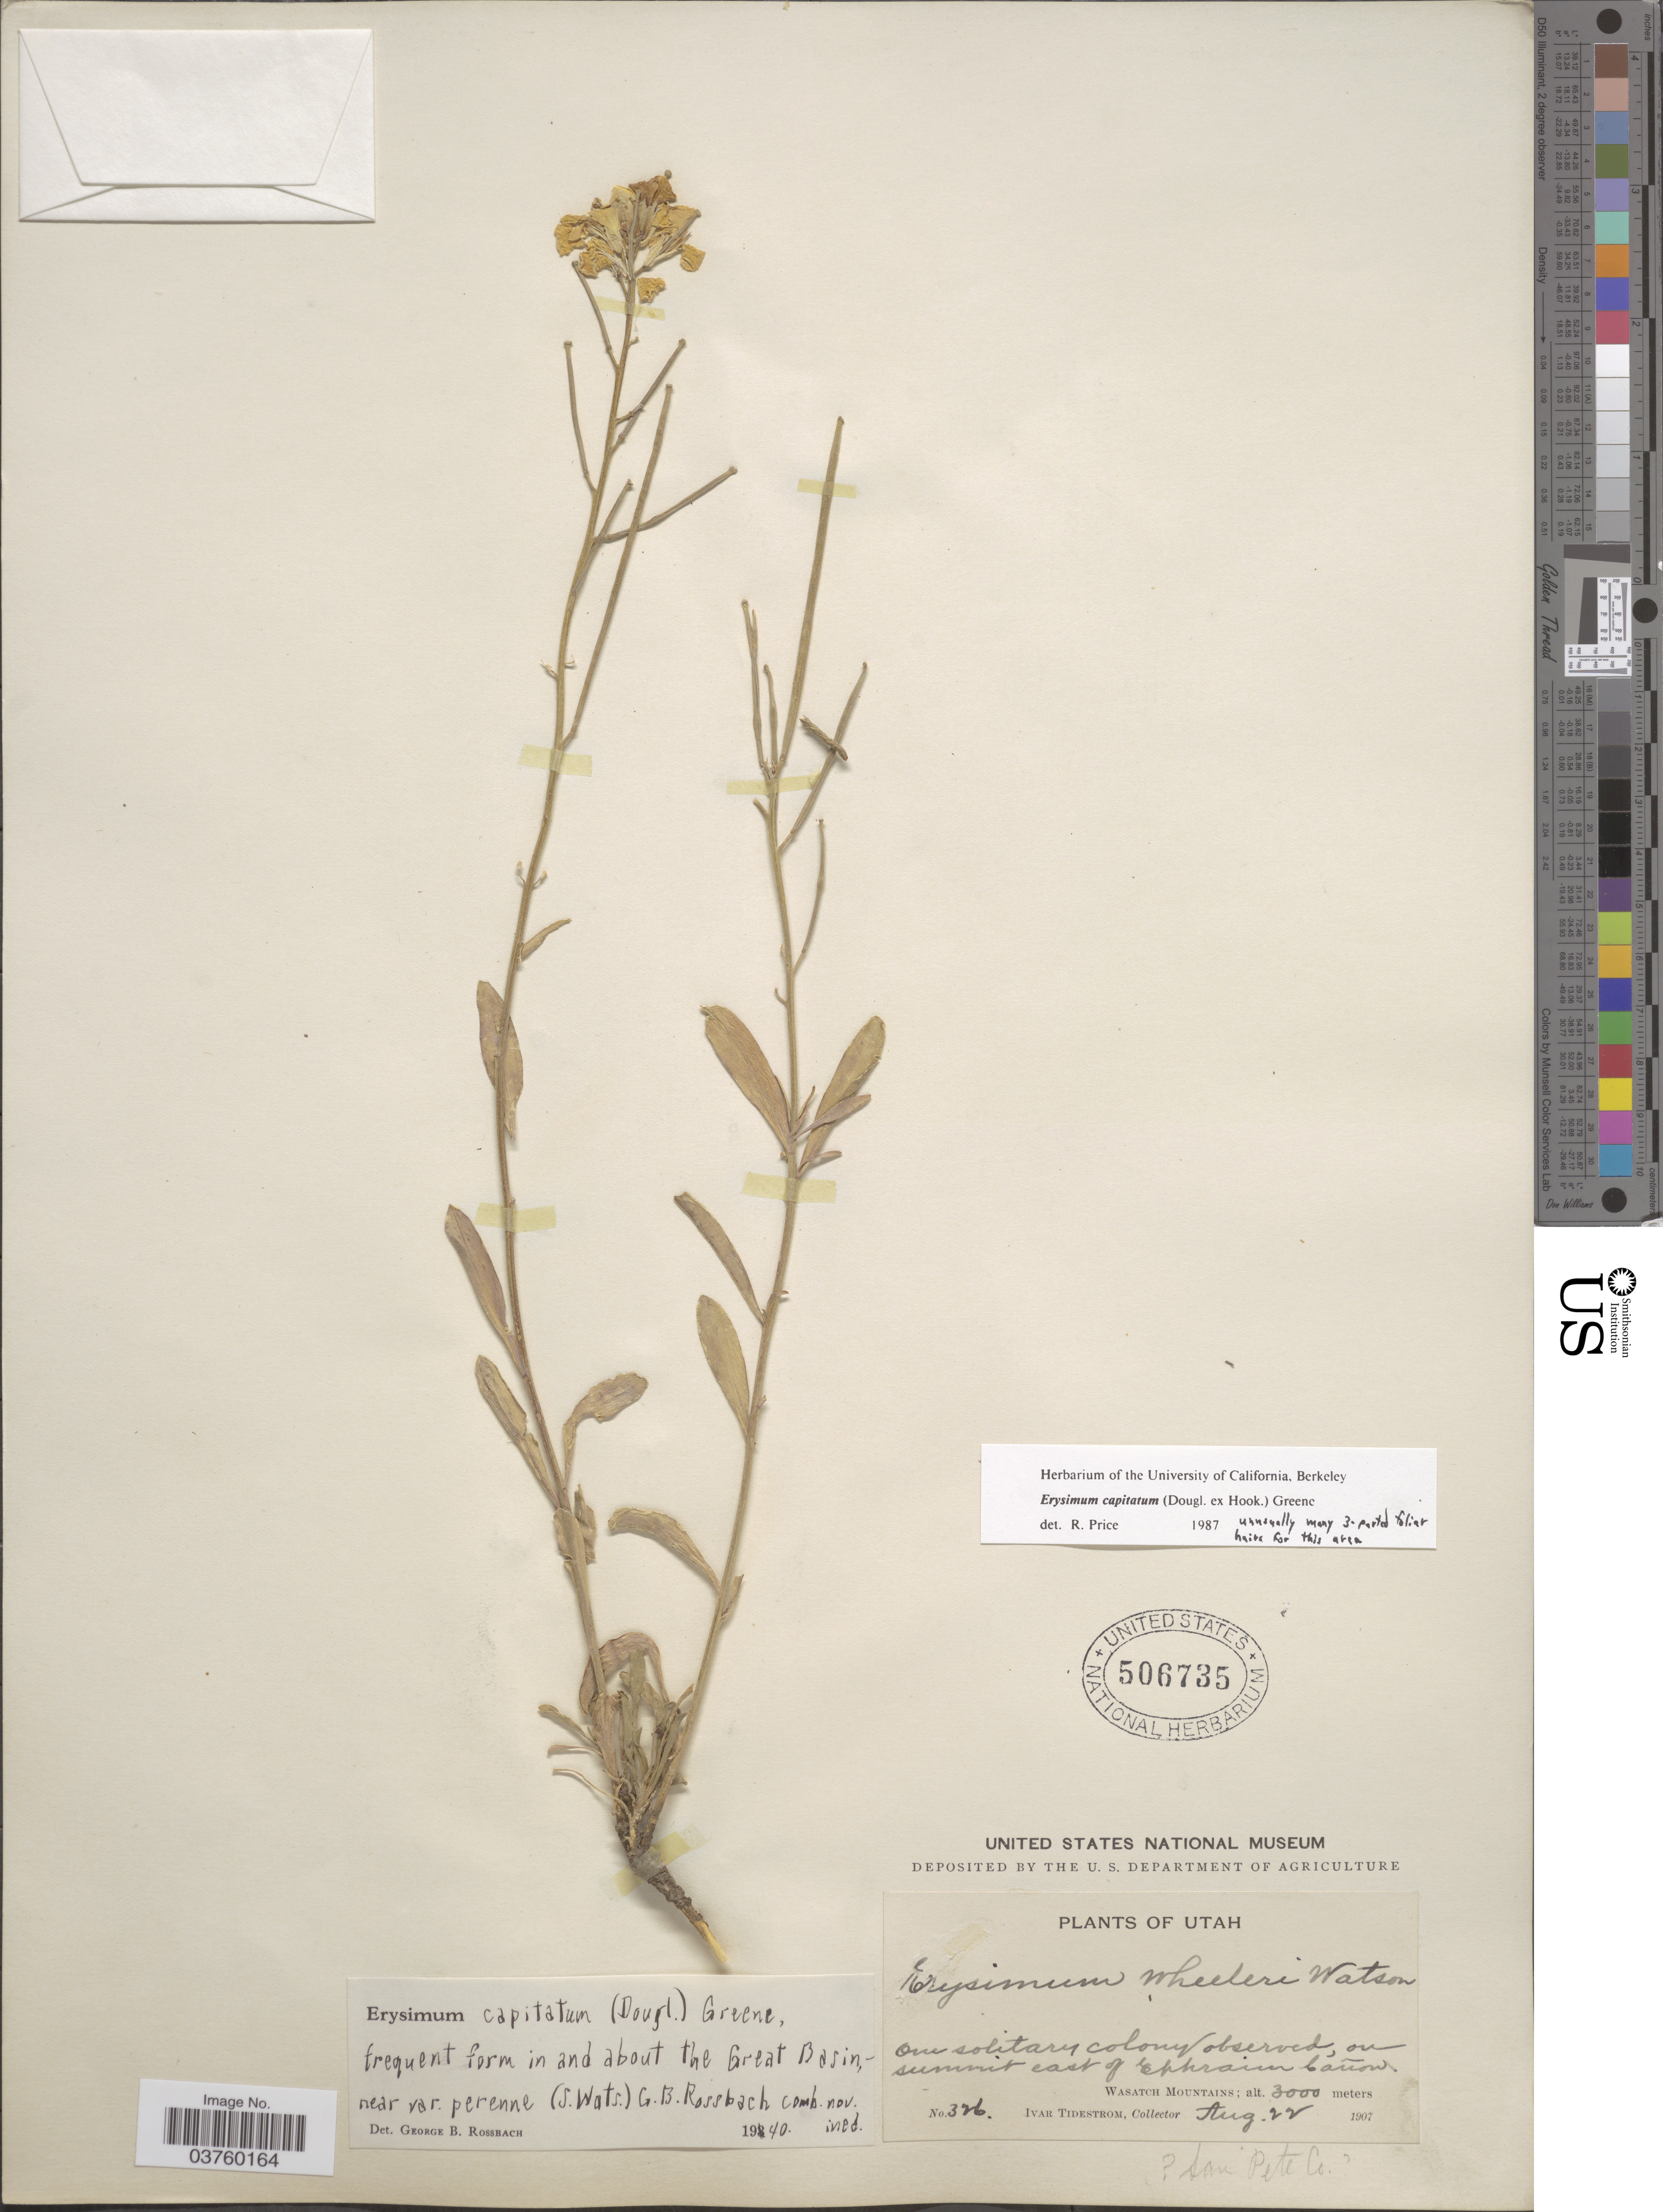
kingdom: Plantae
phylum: Tracheophyta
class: Magnoliopsida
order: Brassicales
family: Brassicaceae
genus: Erysimum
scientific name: Erysimum capitatum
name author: (Douglas ex Hook.) Greene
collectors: I. F. Tidestrom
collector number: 326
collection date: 1907-08-22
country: United States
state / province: Utah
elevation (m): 3000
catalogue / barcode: US 506735